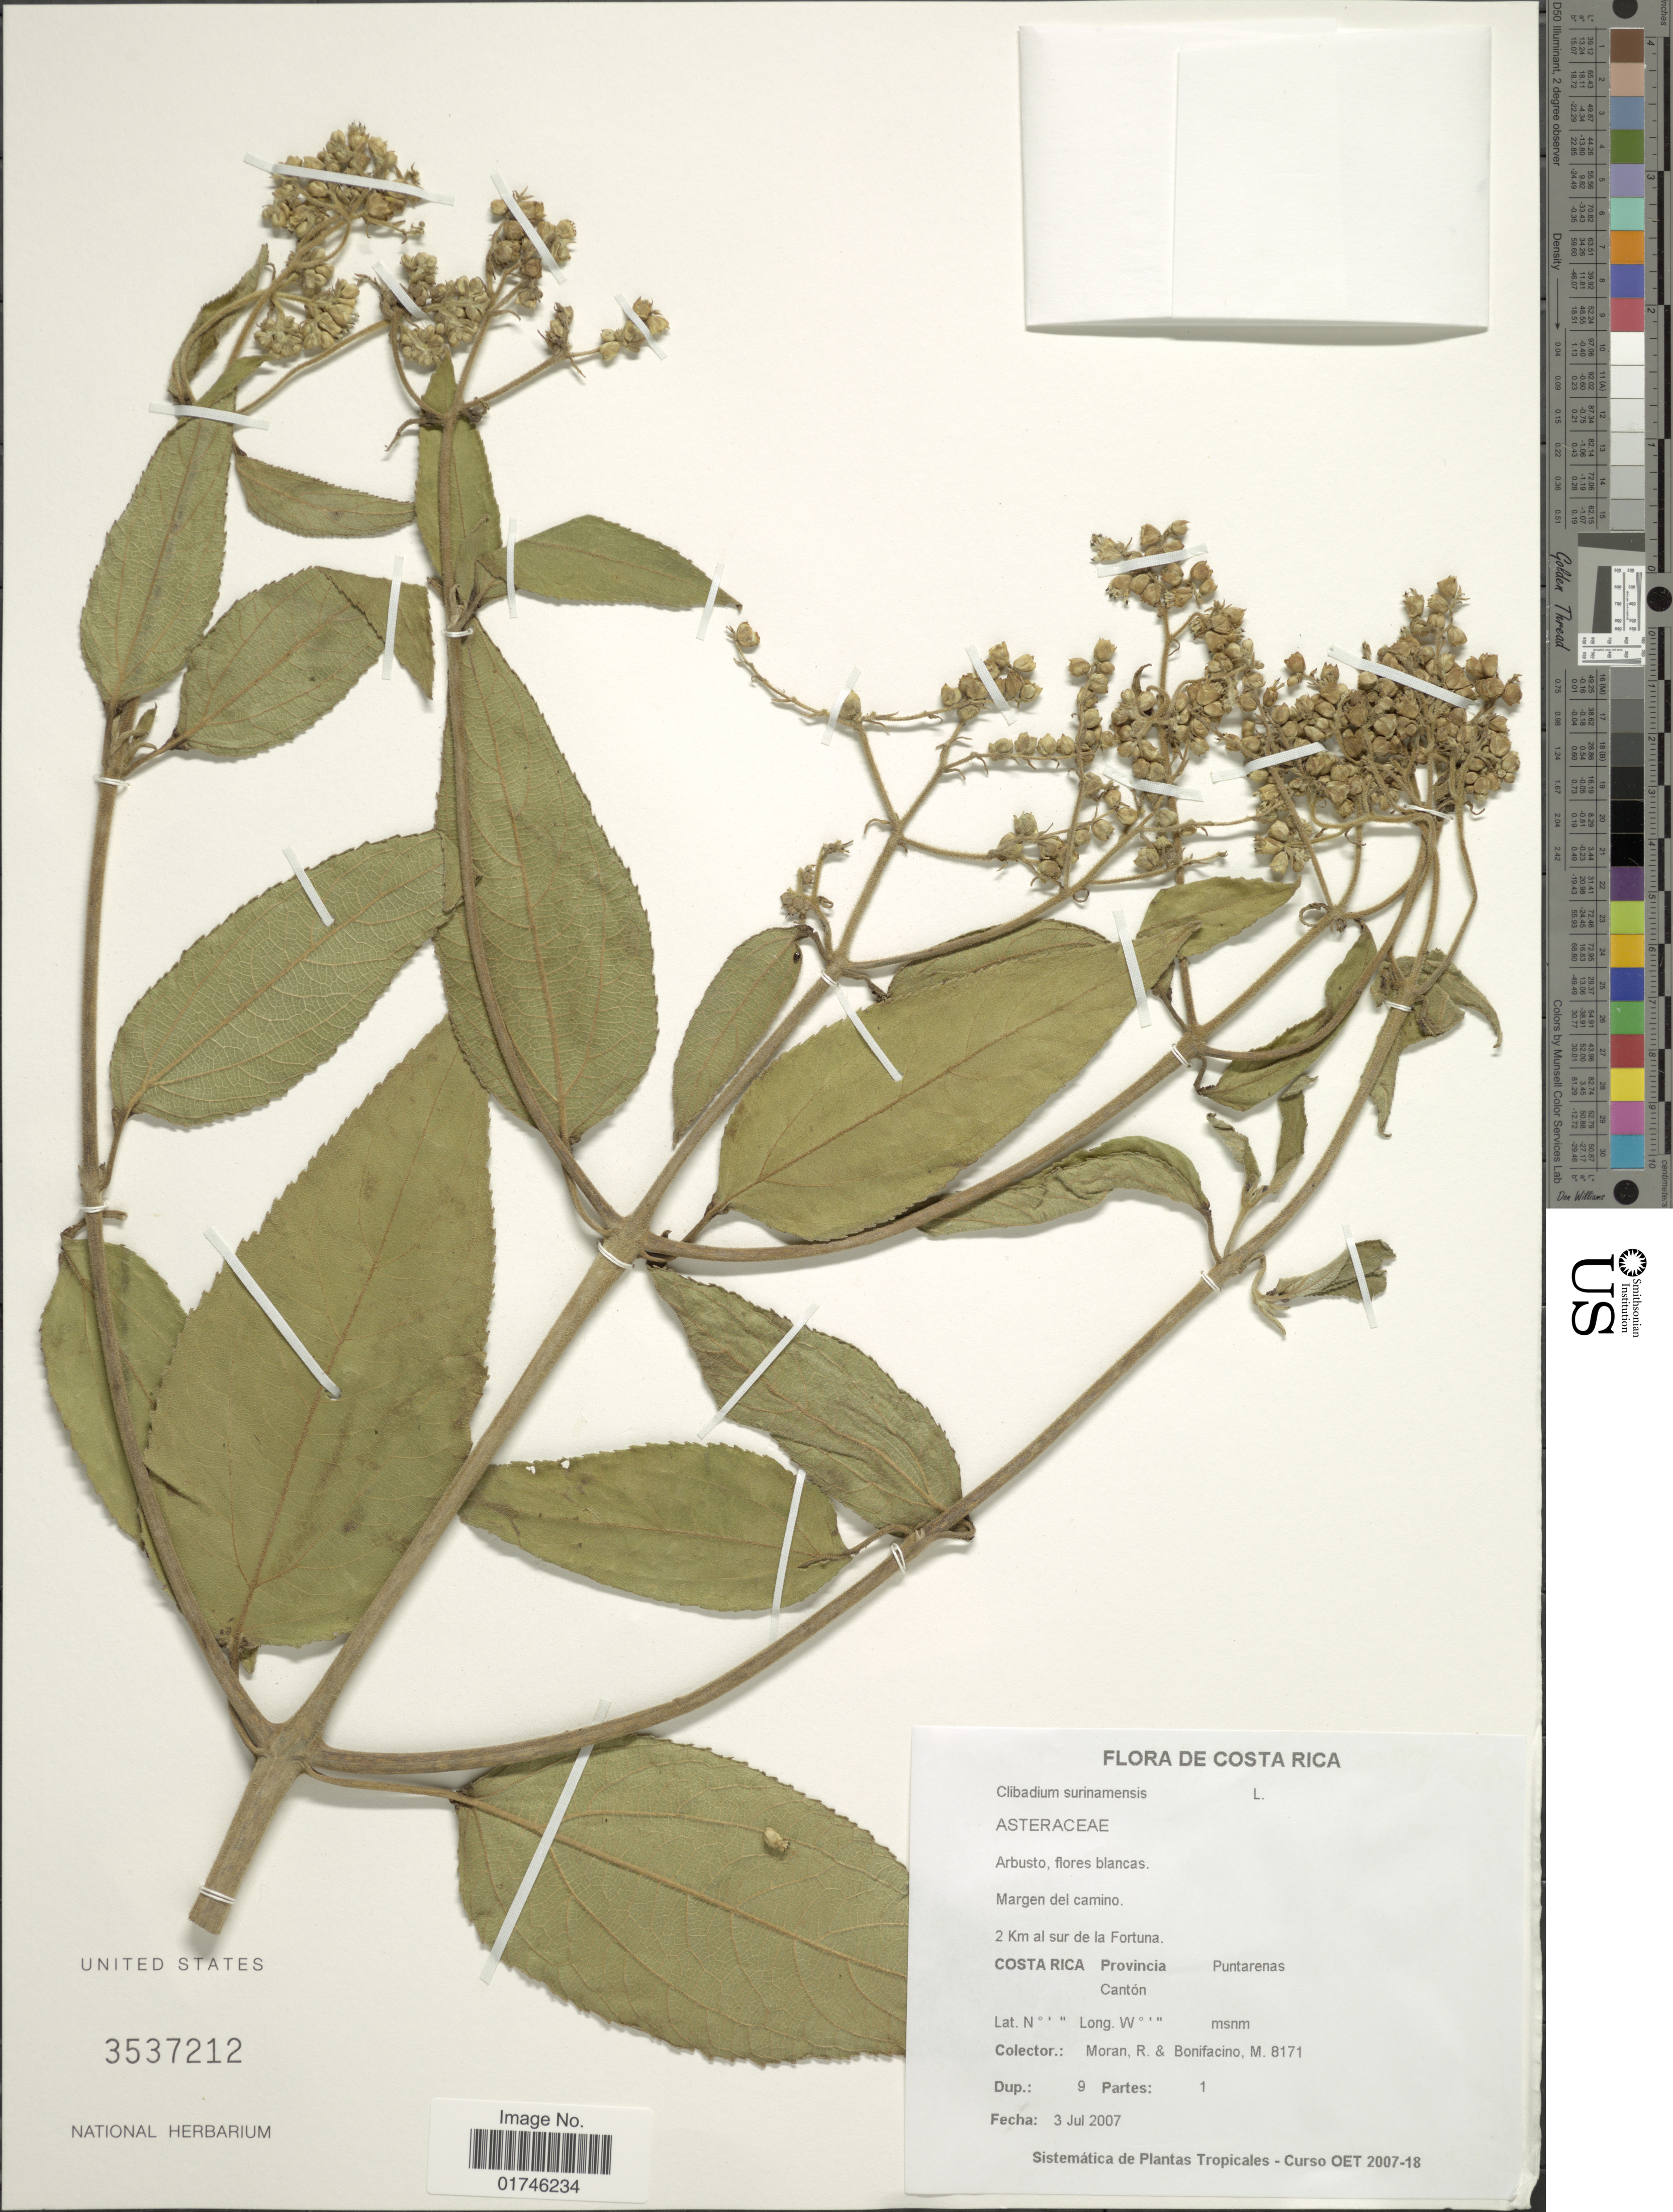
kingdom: Plantae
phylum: Tracheophyta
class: Magnoliopsida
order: Asterales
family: Asteraceae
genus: Clibadium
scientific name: Clibadium surinamense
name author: L.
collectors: R. Moran & M. Bonifacino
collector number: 8171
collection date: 2007-07-03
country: Costa Rica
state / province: Puntarenas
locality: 2 Km al Sur de la Fortuna. Costa Rica Provincia Puntarenas Canton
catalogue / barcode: US 3537212